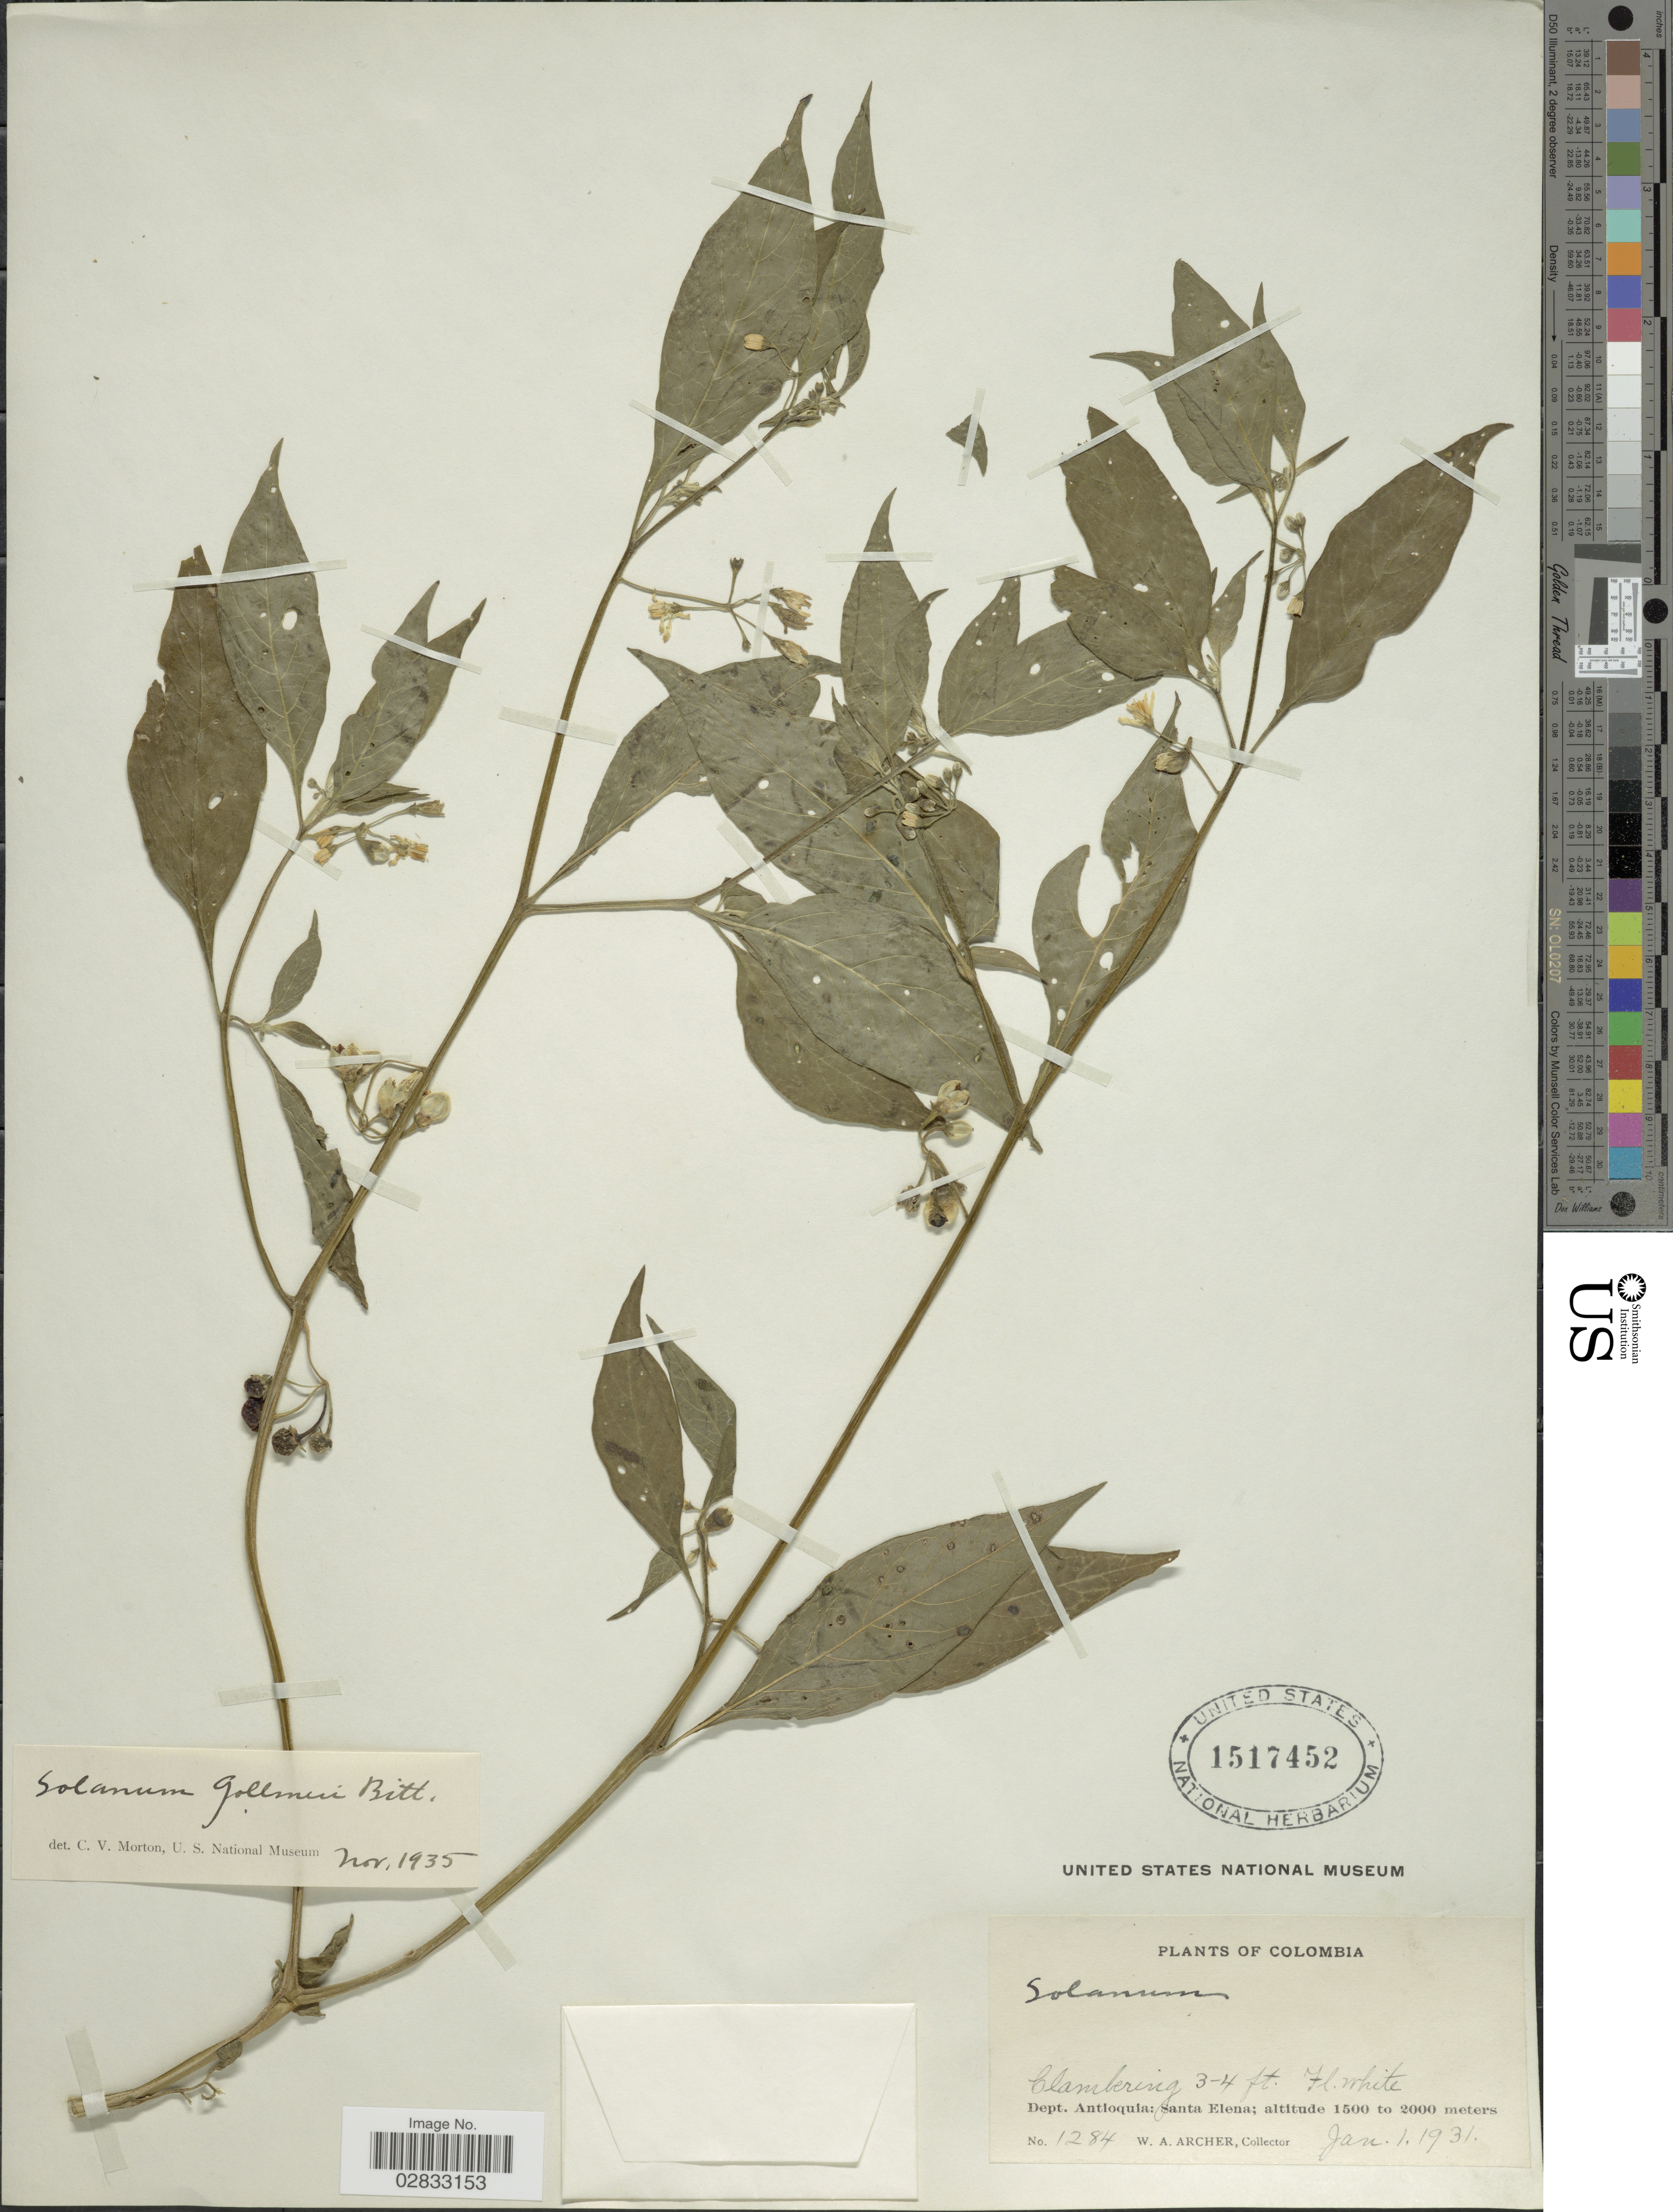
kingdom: Plantae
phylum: Tracheophyta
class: Magnoliopsida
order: Solanales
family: Solanaceae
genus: Solanum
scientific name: Solanum gollmeri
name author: Bitter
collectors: W. A. Archer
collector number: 1284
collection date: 1931-01-01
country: Colombia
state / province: Antioquia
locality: Dept. Antioquia: Santa Elena.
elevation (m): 1500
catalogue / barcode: US 1517452